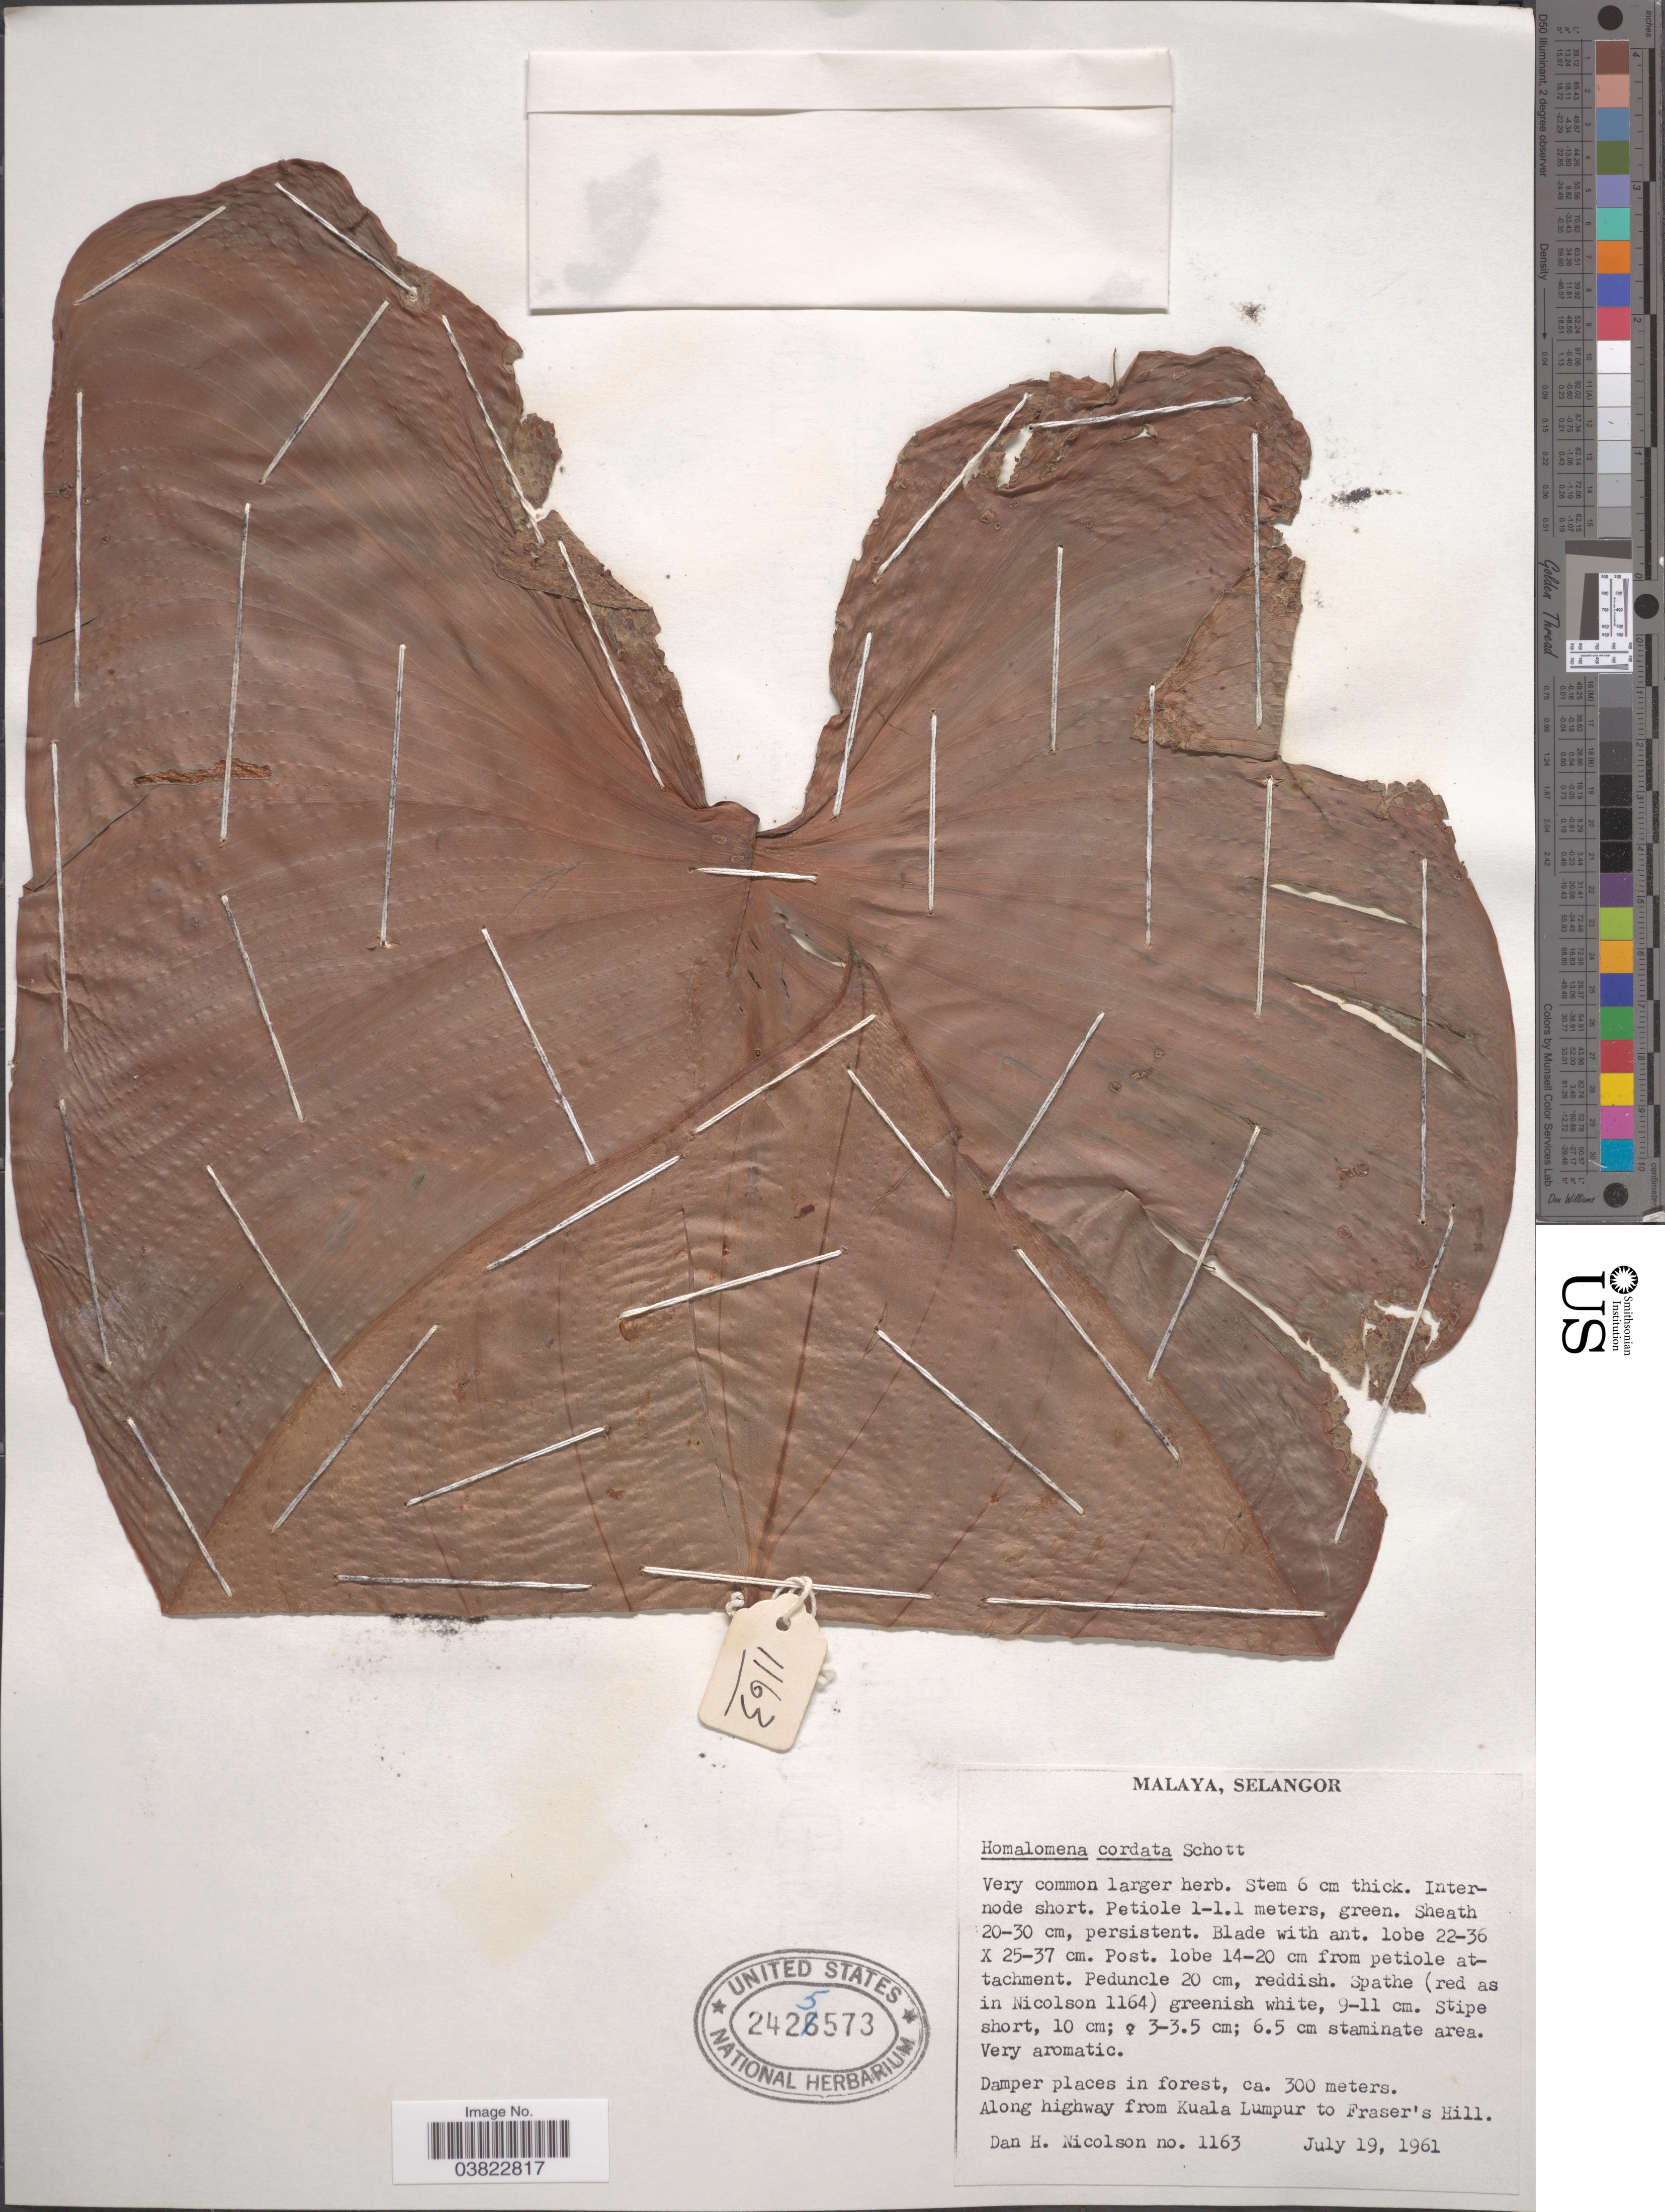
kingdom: Plantae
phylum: Tracheophyta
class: Liliopsida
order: Alismatales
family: Araceae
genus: Homalomena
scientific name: Homalomena cordata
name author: Schott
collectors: D. H. Nicolson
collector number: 1163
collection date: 1961-07-19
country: Malaysia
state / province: Selangor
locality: Malaya. Along highway from Kuala Lumpur to Fraser's Hill.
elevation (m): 300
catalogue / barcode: US 2425573